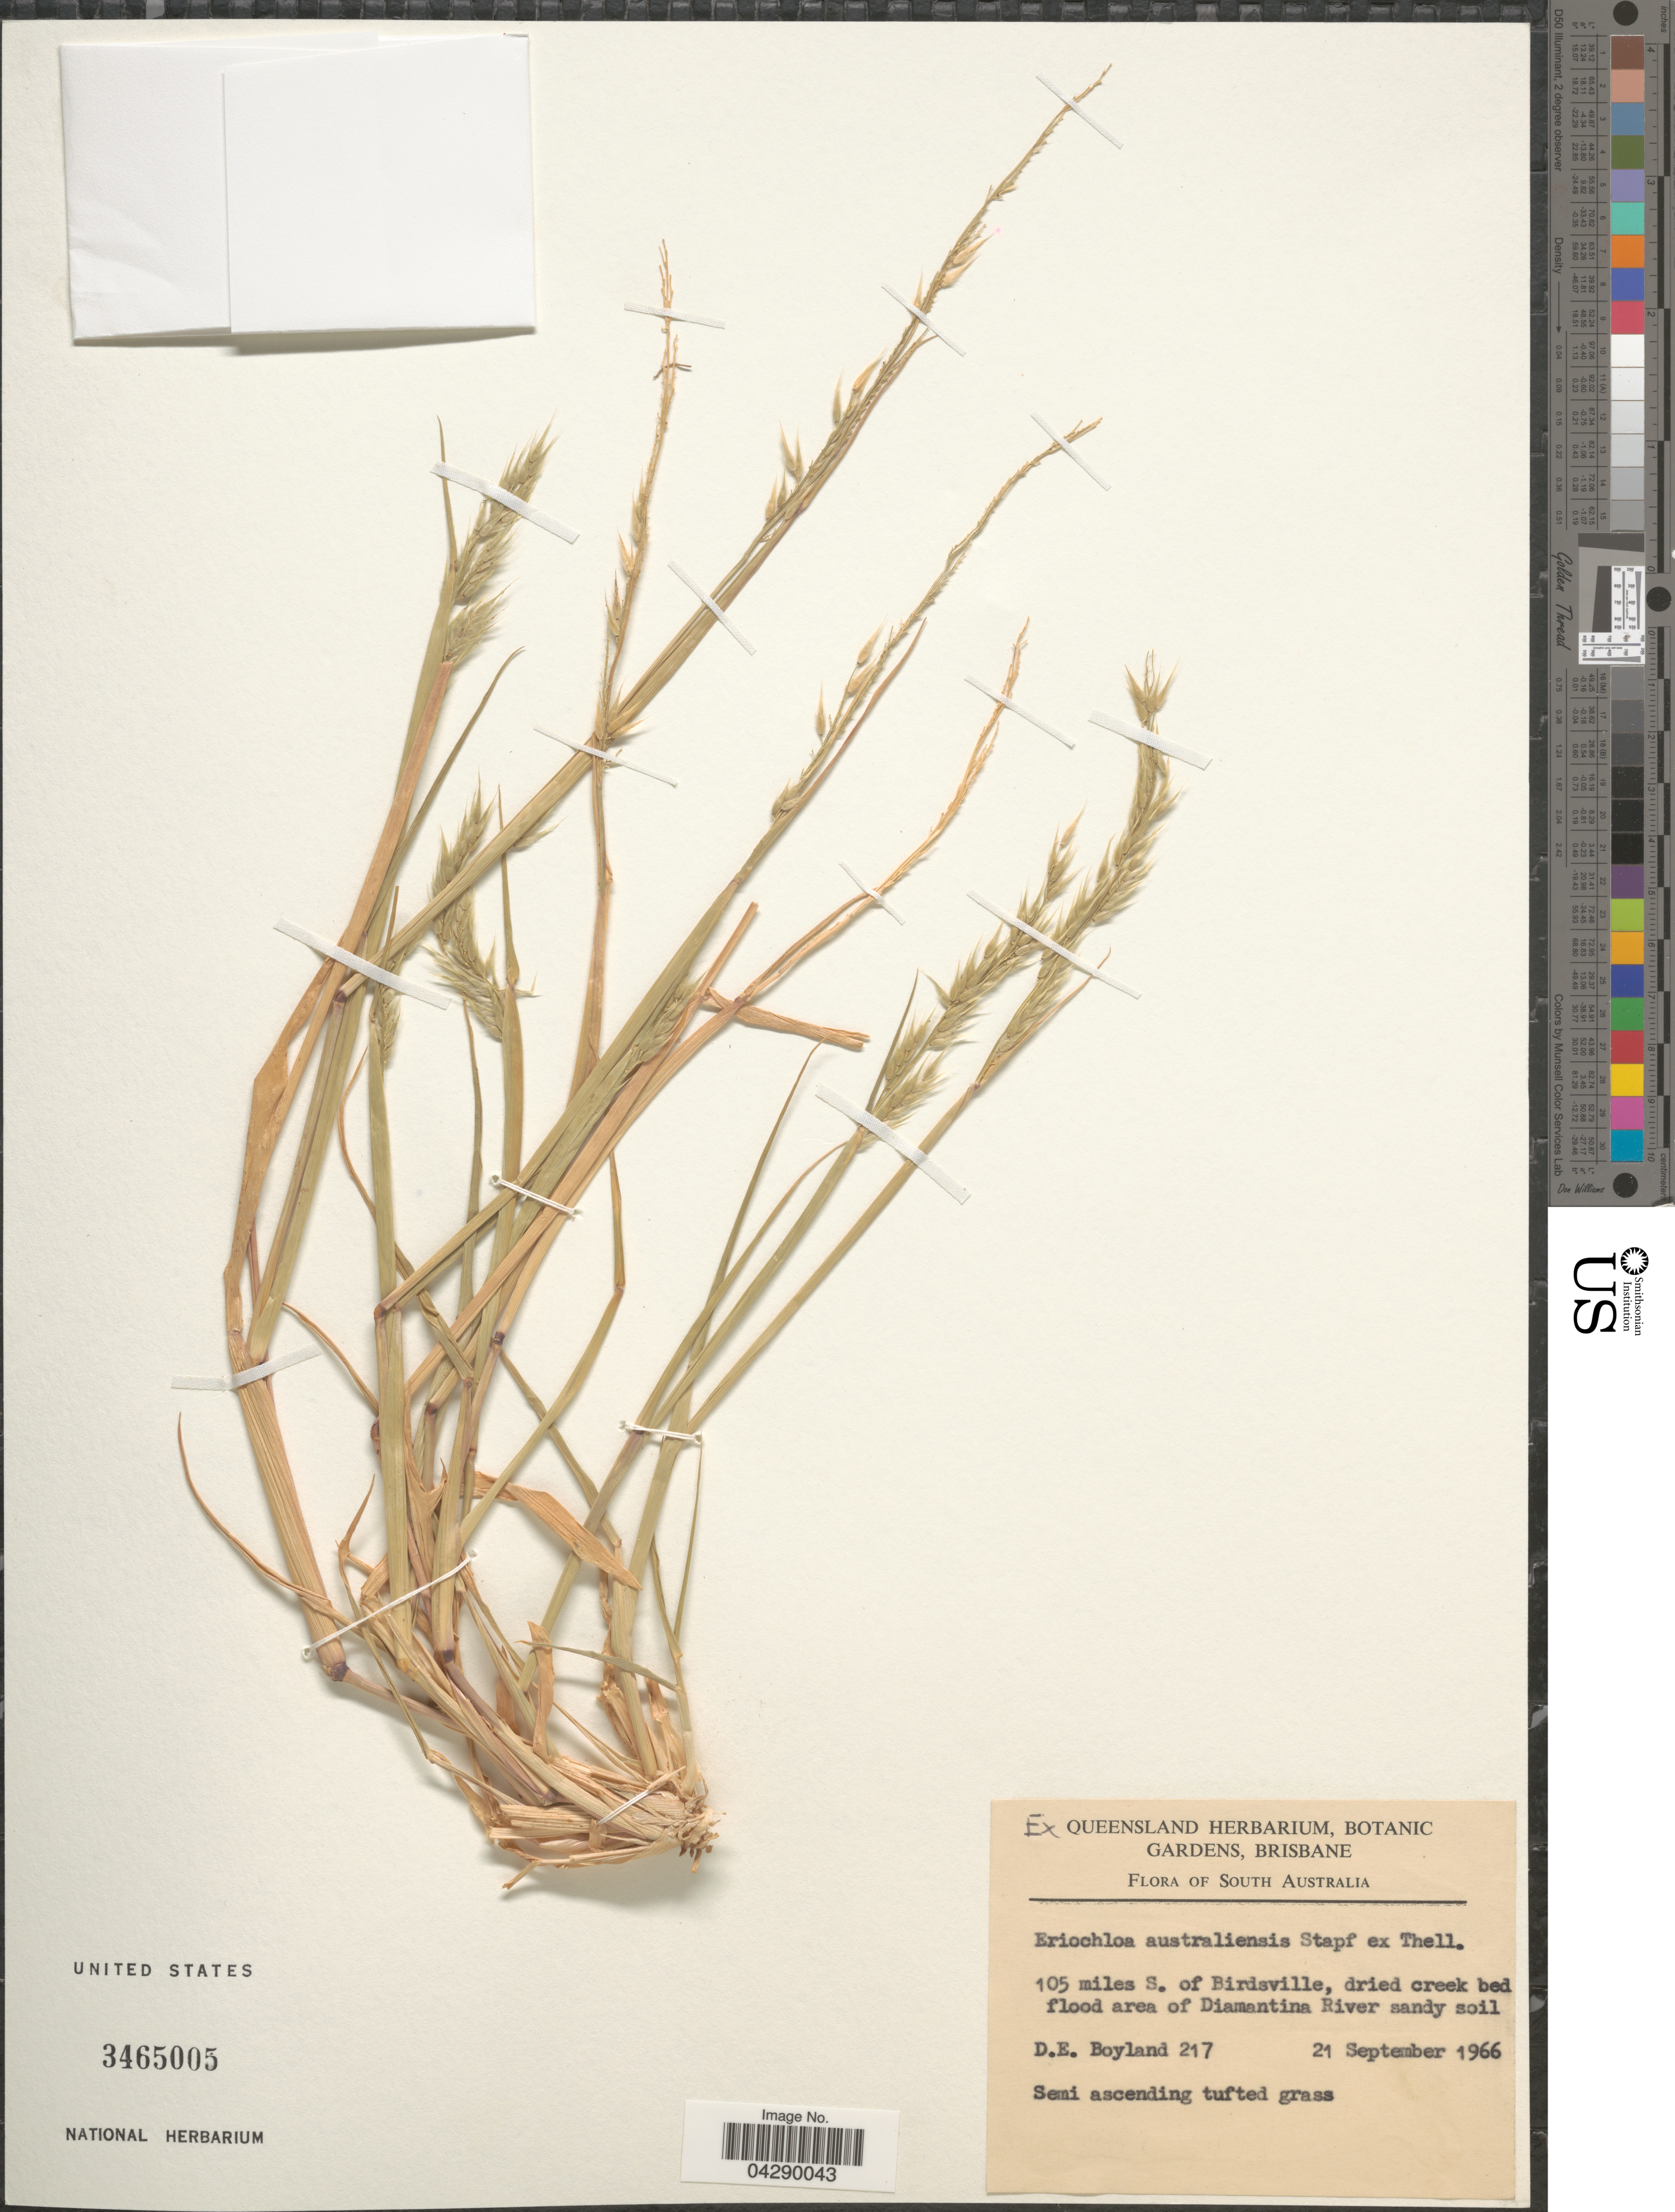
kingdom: Plantae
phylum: Tracheophyta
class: Liliopsida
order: Poales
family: Poaceae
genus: Eriochloa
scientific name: Eriochloa australiensis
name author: Thellung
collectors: D. Boyland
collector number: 217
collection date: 1966-09-21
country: Australia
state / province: South Australia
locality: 105 miles S. of Birdsville, dried creek bed flood area of Diamantina River sandy soil.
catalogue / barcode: US 3465005